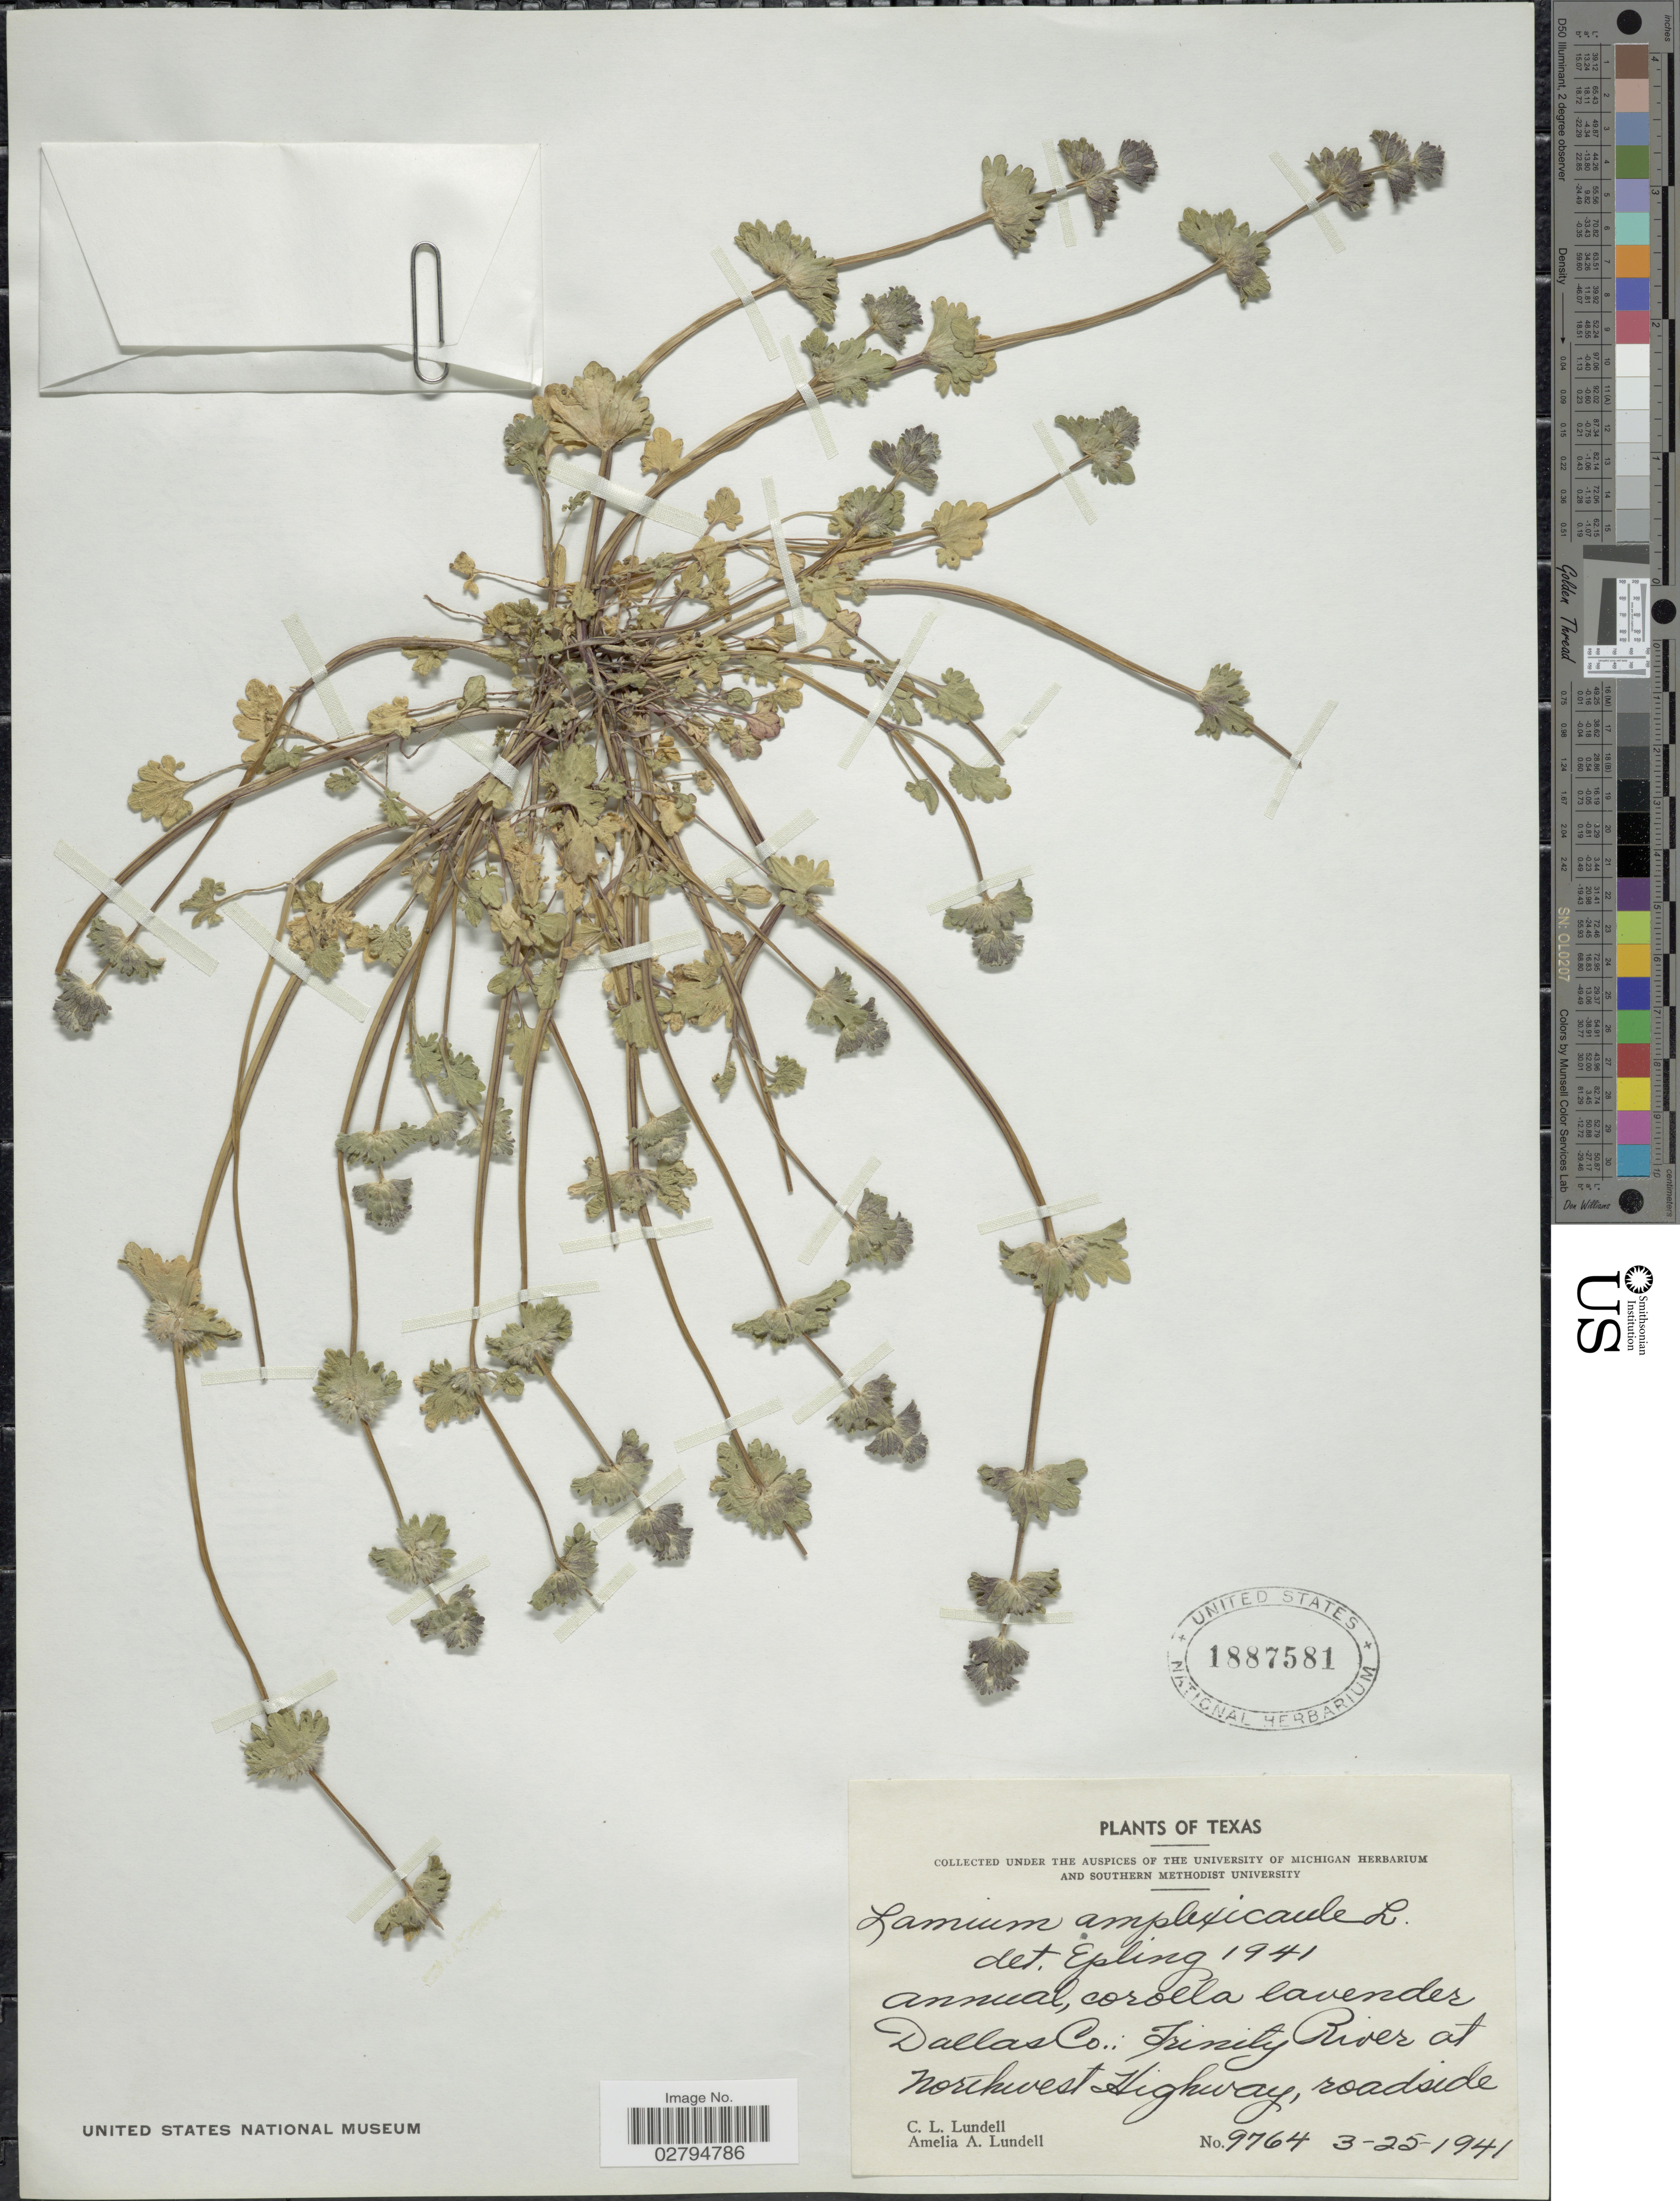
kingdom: Plantae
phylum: Tracheophyta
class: Magnoliopsida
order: Lamiales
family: Lamiaceae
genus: Lamium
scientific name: Lamium amplexicaule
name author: L.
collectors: C. L. Lundell & A. A. Lundell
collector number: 9764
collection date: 1941-03-25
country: United States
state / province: Texas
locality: Dallas Co.: Trinity River at northwest Highway, roadside.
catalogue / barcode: US 1887581